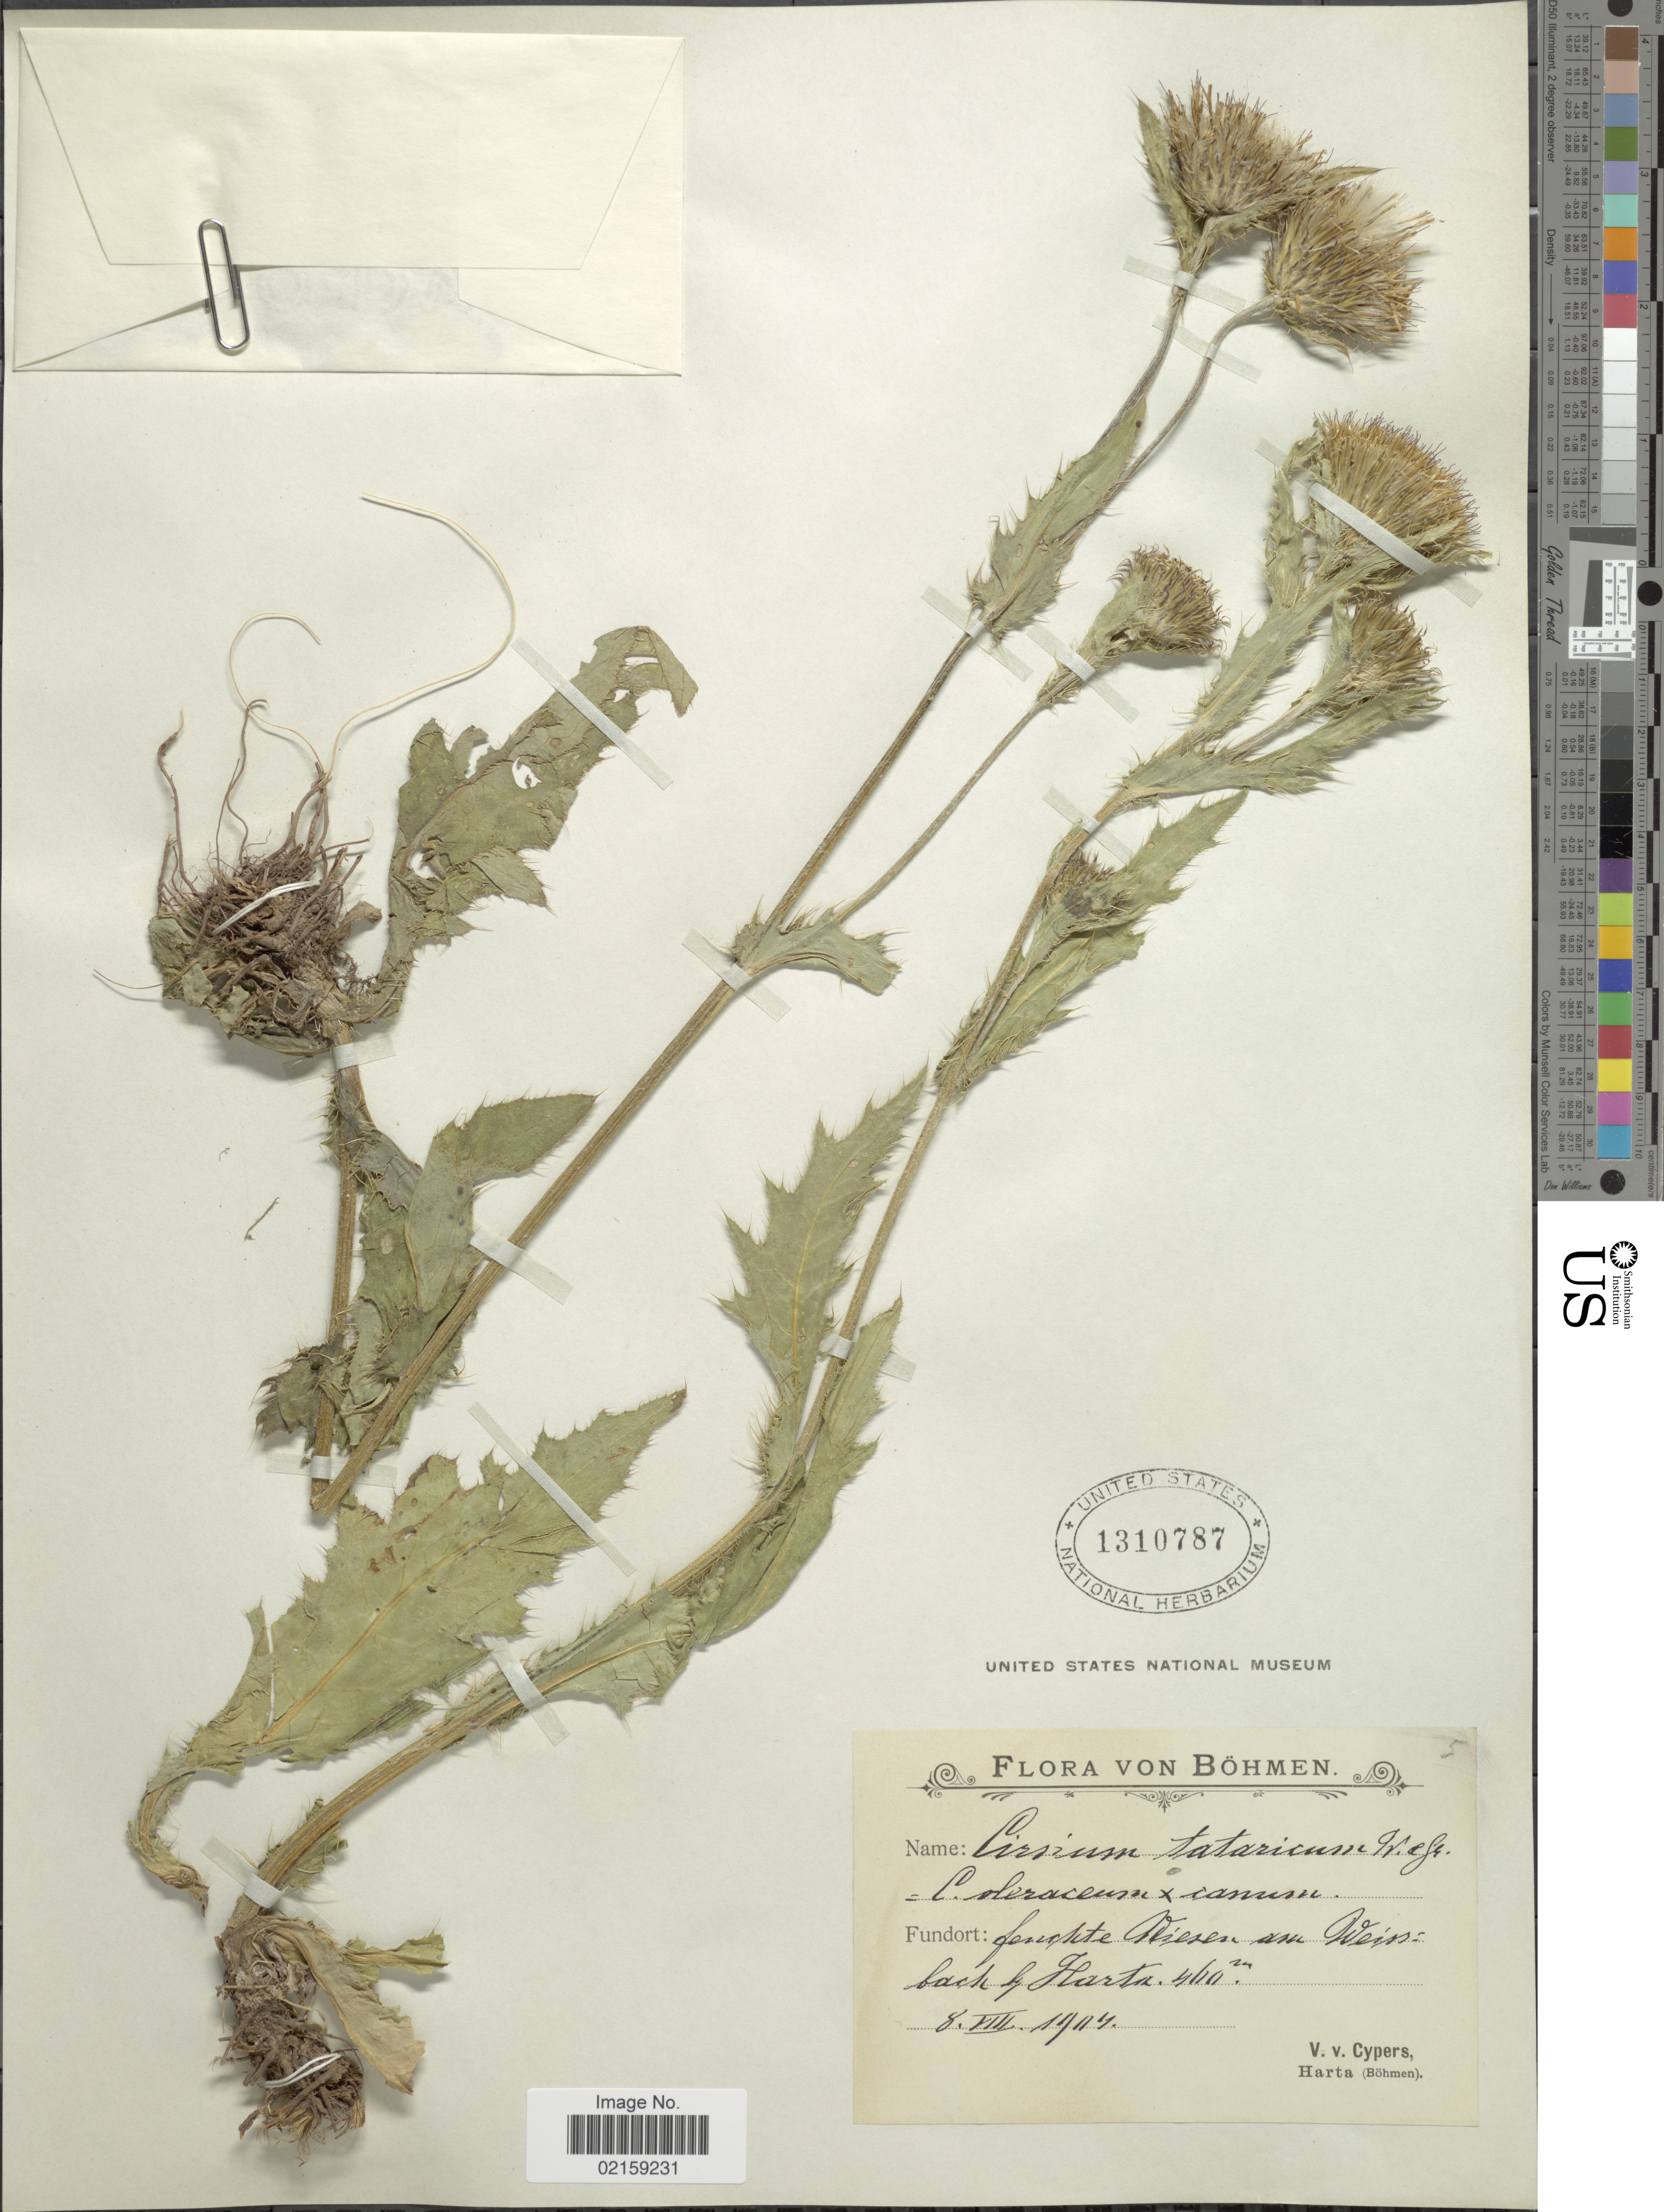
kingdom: Plantae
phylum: Tracheophyta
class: Magnoliopsida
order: Asterales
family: Asteraceae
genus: Cirsium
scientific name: Cirsium tataricum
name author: DC.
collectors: V. Cypers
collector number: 12155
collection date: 1904-08-08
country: Czechia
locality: Ferukte [interpreted] Niesen am Weissbach le Harta, Bohmen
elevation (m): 460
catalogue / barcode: US 1310787